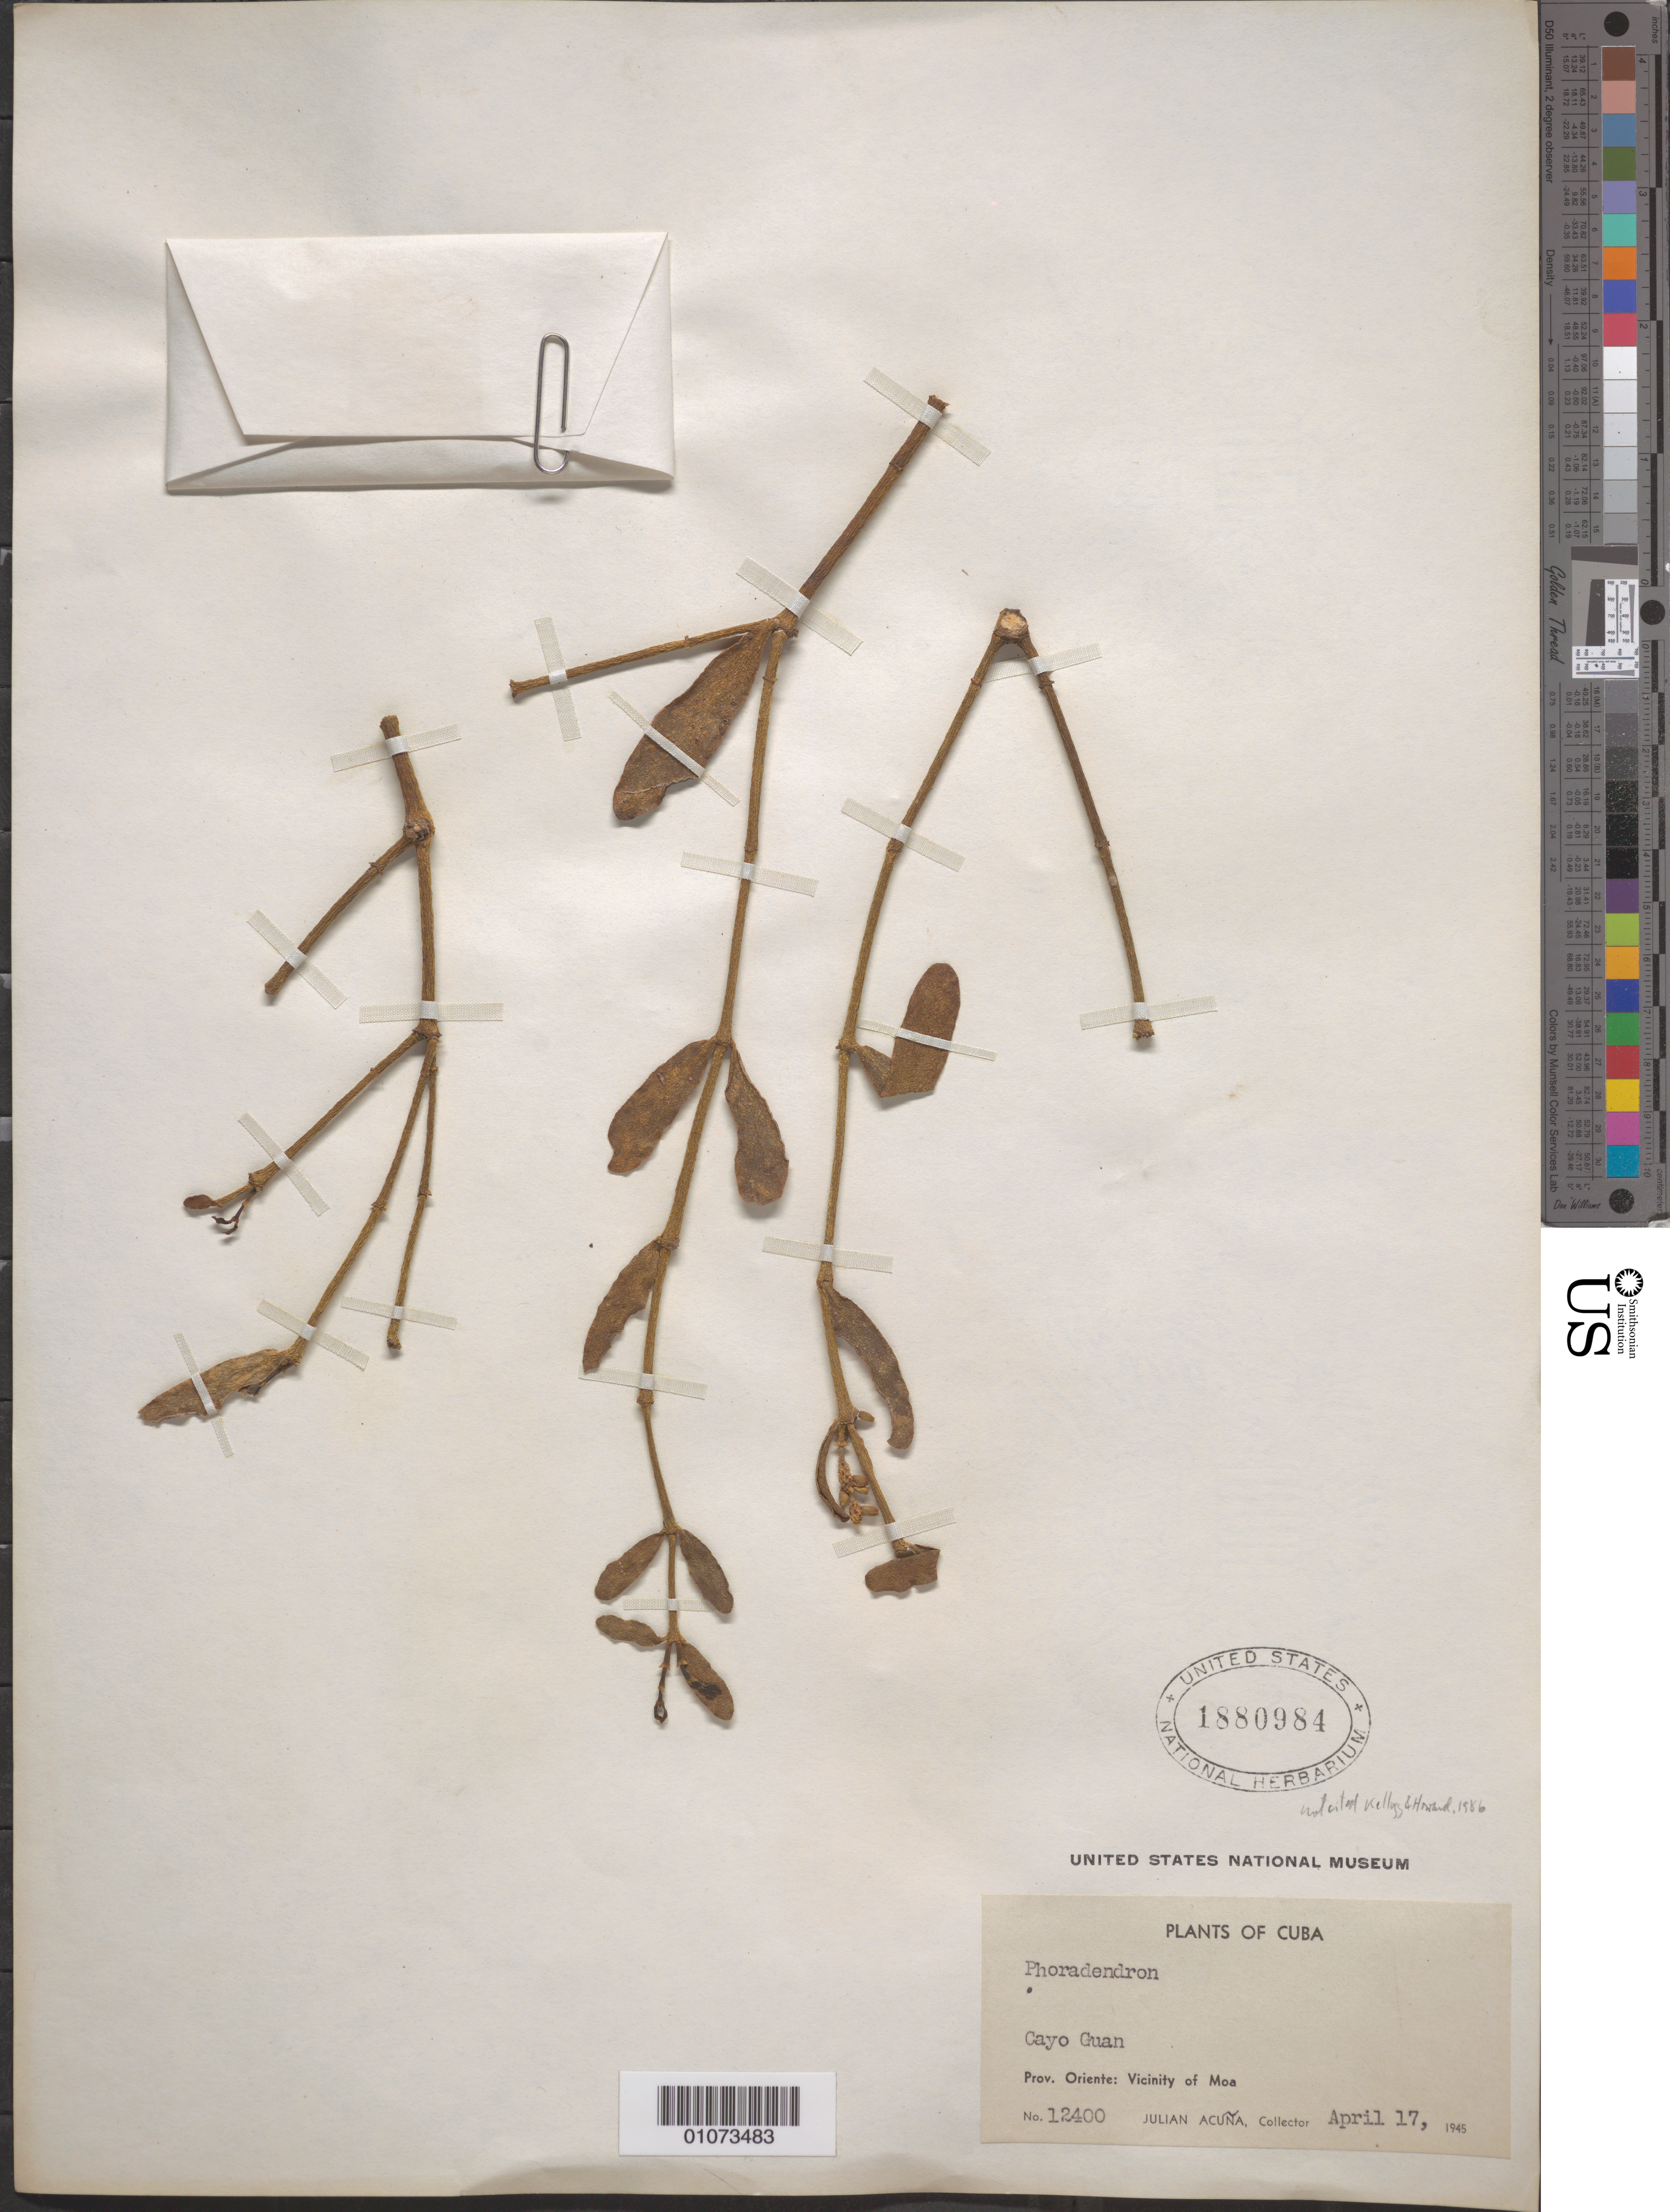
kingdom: Plantae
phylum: Tracheophyta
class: Magnoliopsida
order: Santalales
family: Viscaceae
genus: Phoradendron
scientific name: Phoradendron sp.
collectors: J. Acuña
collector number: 12400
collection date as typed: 17 Apr 1945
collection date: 1945-04-17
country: Cuba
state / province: Holguín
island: Cuba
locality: Cayo Guan Prov Oriente: Vicinity of Moa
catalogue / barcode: US 1880984